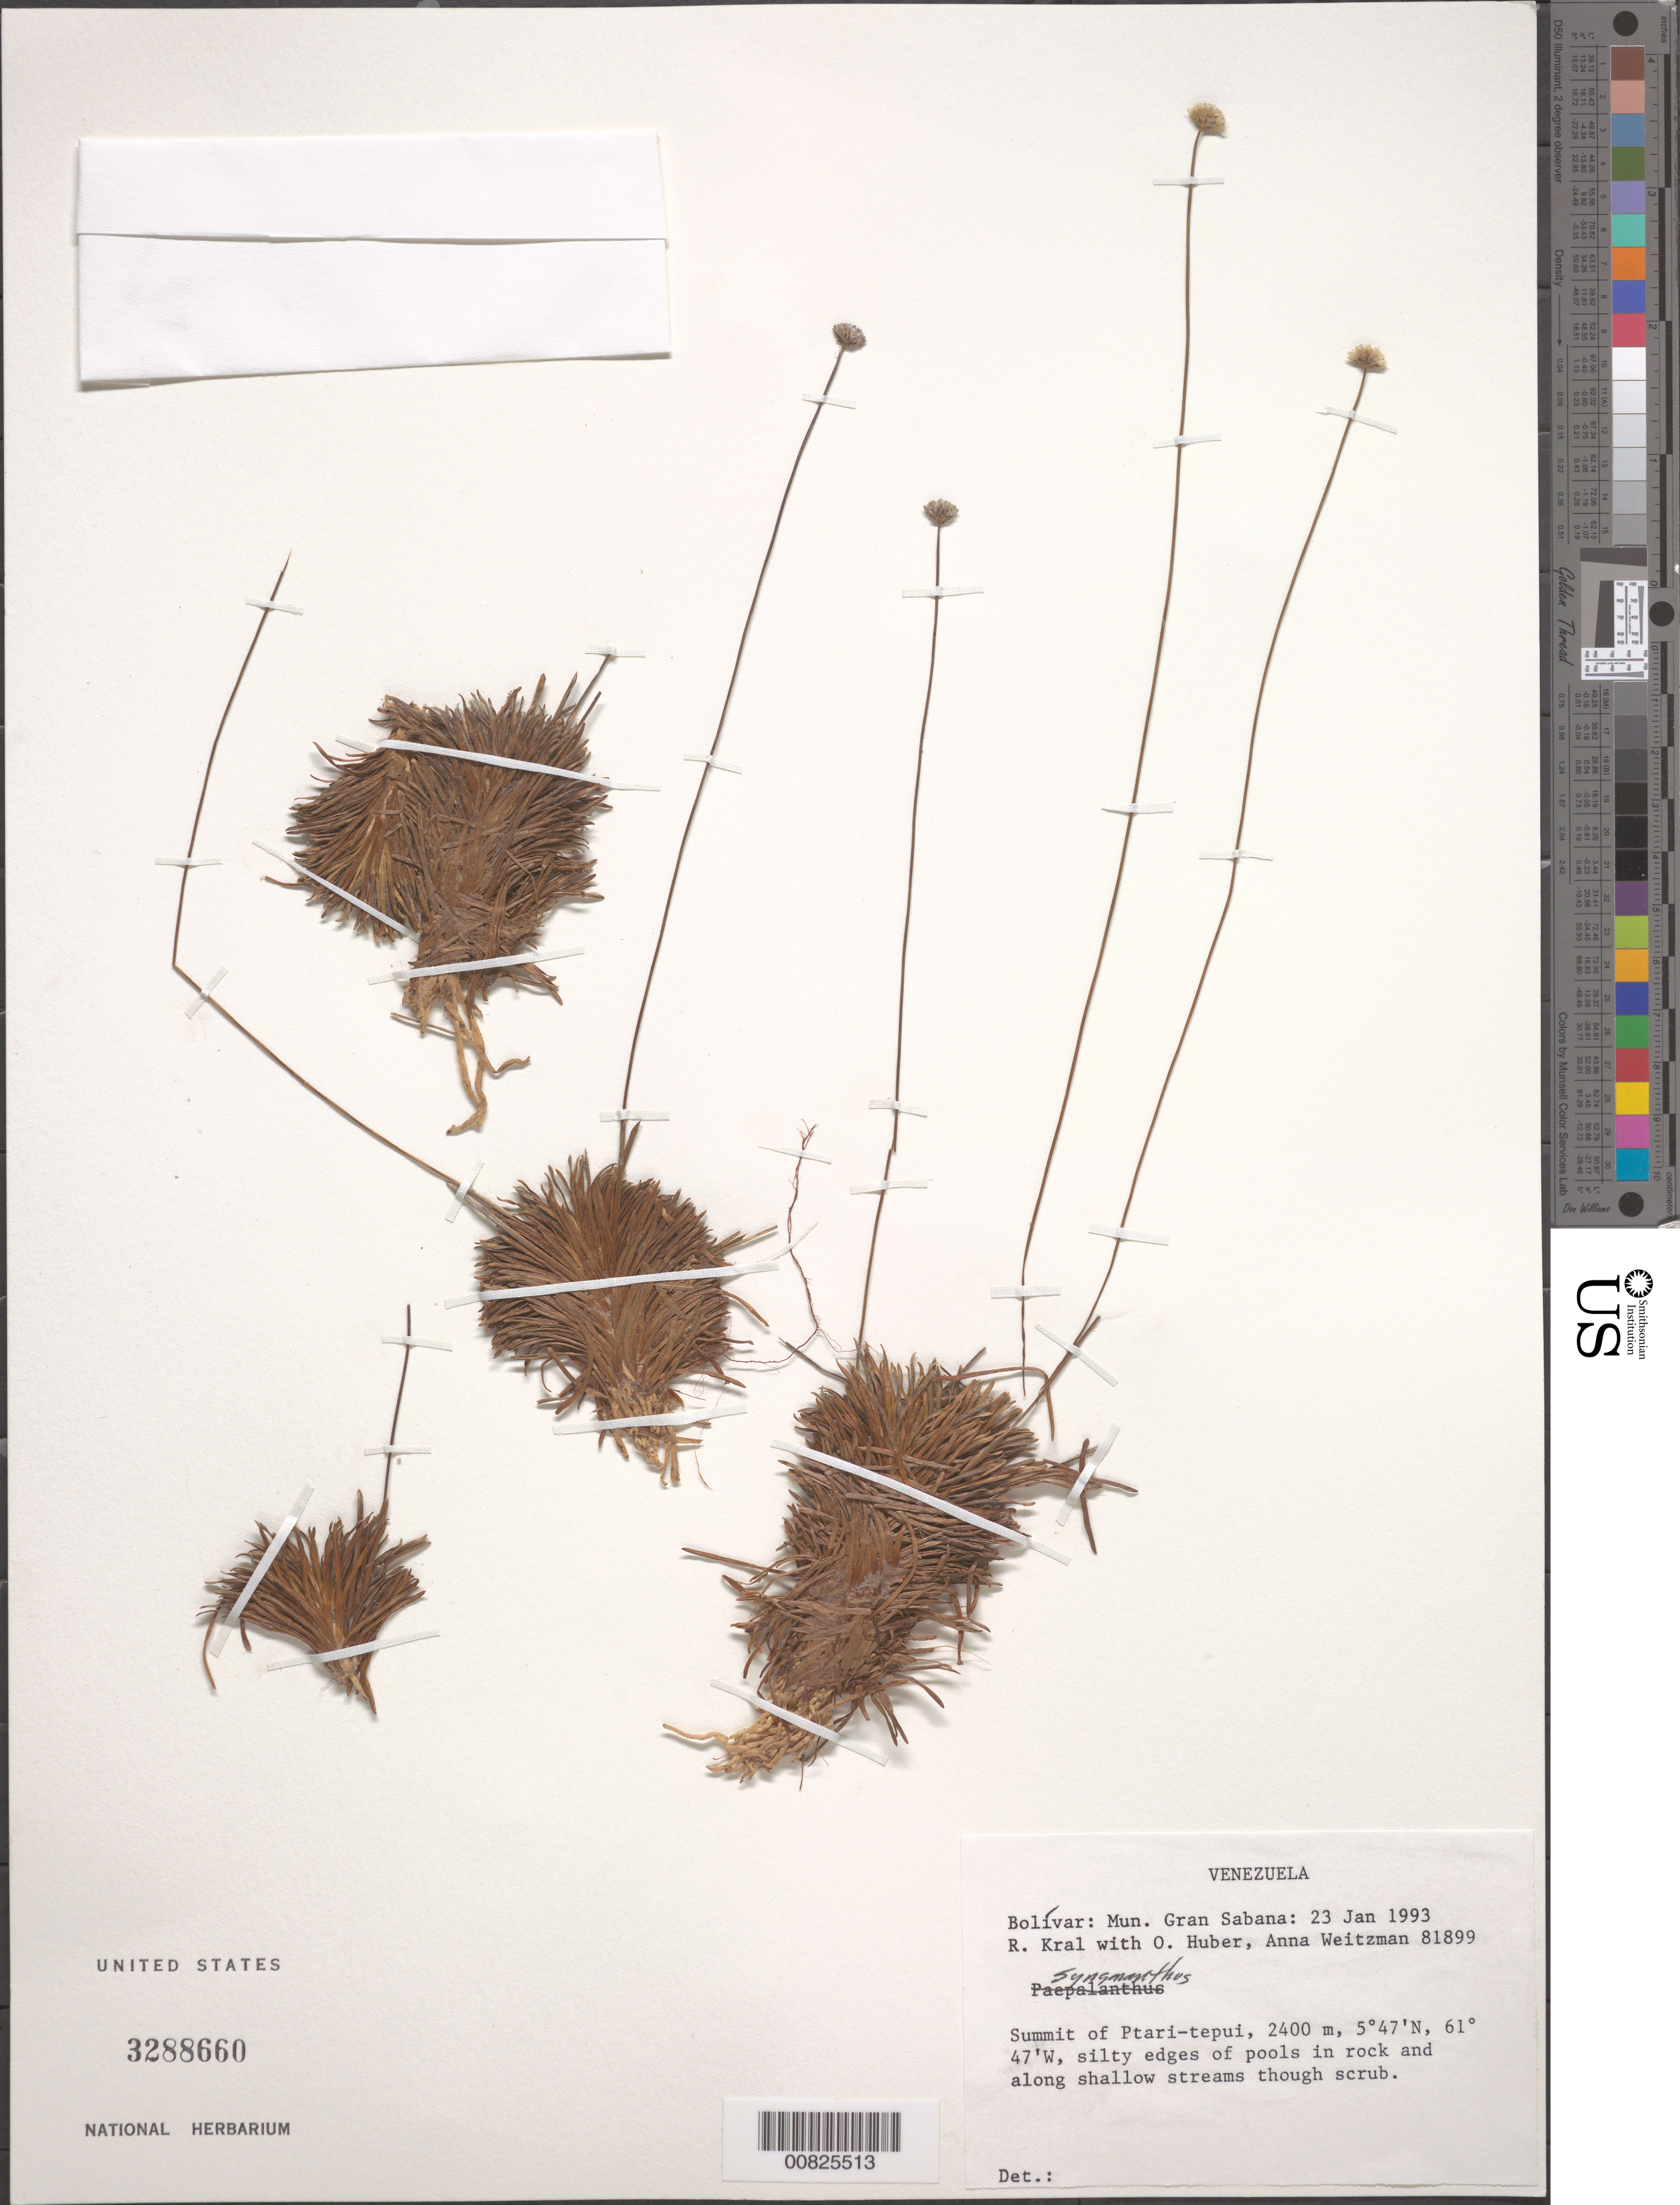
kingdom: Plantae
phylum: Tracheophyta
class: Liliopsida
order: Poales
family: Eriocaulaceae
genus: Syngonanthus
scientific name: Syngonanthus sp.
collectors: R. Kral, O. Huber & A. L. Weitzman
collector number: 81899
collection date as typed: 23-Jan-93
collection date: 1993-01-23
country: Venezuela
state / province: Bolívar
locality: Mun. Gran Sabana; summit of Ptari-tepuí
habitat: Silty edges of pools in rock and along shallow streams through scrub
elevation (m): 2400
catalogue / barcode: US 3288660